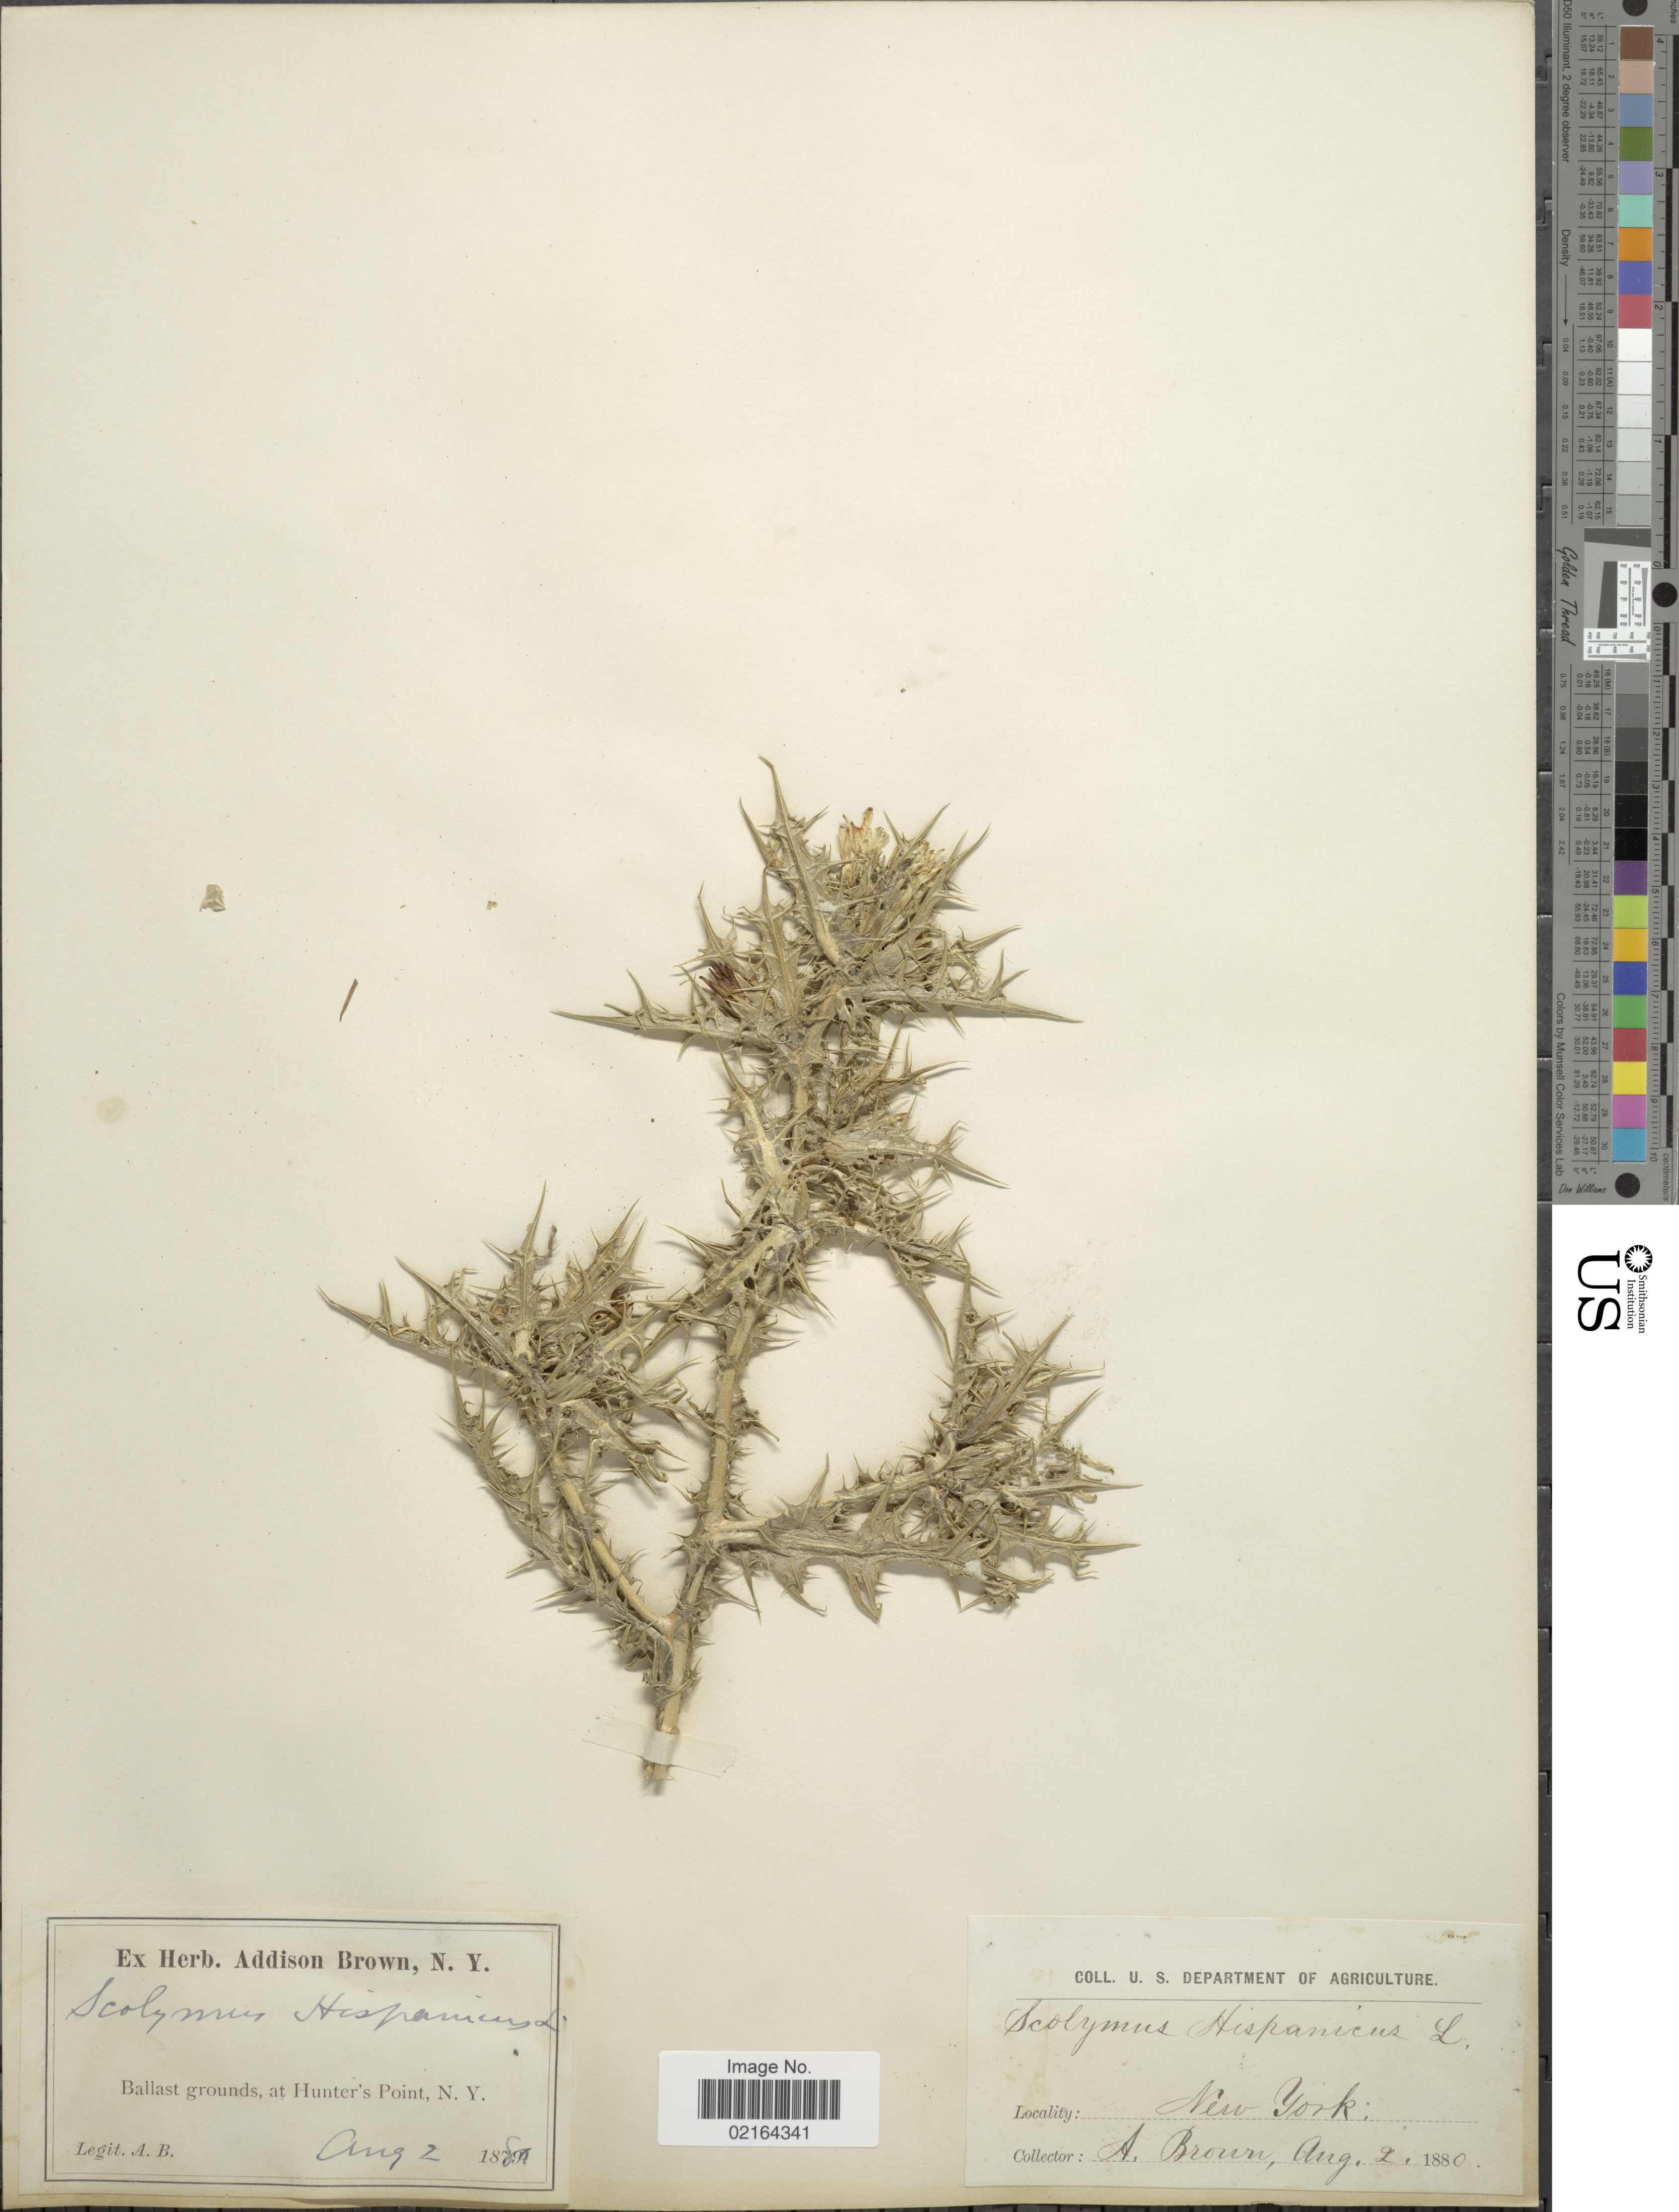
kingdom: Plantae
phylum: Tracheophyta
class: Magnoliopsida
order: Asterales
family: Asteraceae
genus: Scolymus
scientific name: Scolymus hispanicus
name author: L.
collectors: A. Brown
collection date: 1880-08-02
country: United States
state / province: New York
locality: Ballast grounds, at Hunter's Point, N. Y.